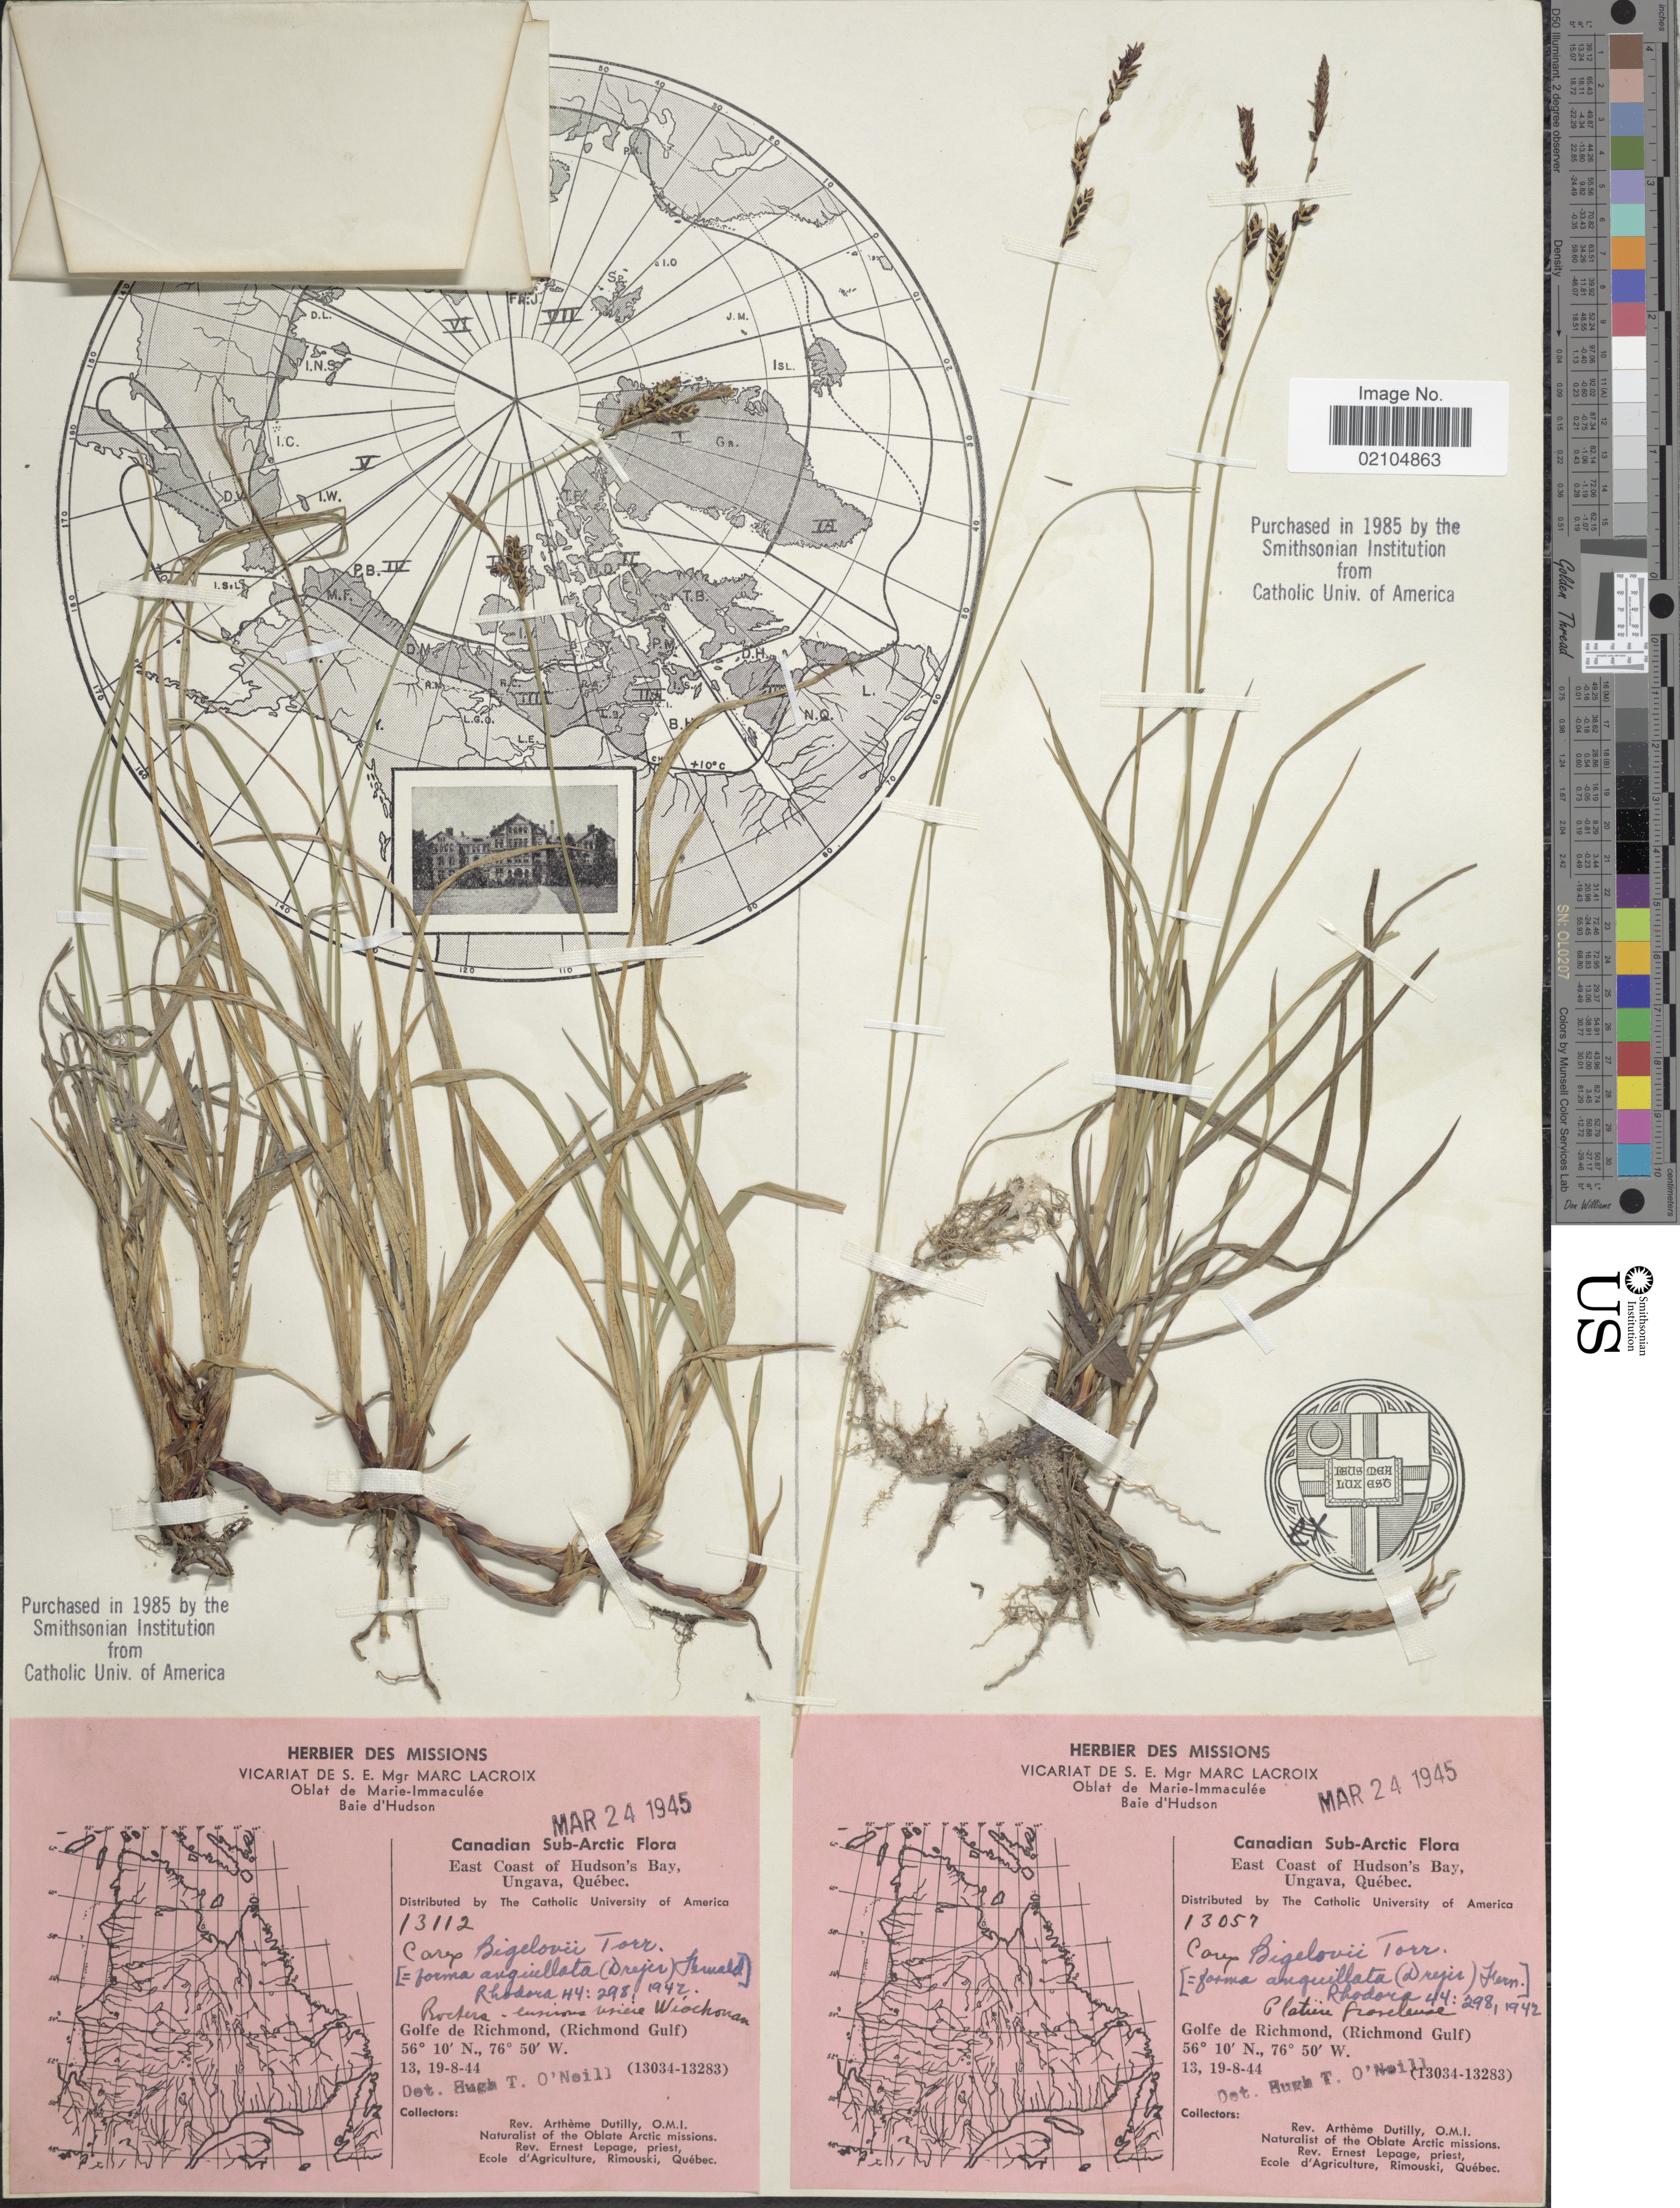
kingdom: Plantae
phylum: Tracheophyta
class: Liliopsida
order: Poales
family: Cyperaceae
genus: Carex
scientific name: Carex bigelowii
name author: Torr. ex Schwein.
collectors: A. Dutilly & E. Lepage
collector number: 13112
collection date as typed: Transcribed d/m/y: 13/8/44 to 19/8/44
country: Canada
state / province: Quebec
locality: Canadian Sub-Arctic, East Coast of Hudson's Bay, Ungava, Golfe de Richmond, (Richmond Gulf), Rochers-environs riviere Wiochonan.